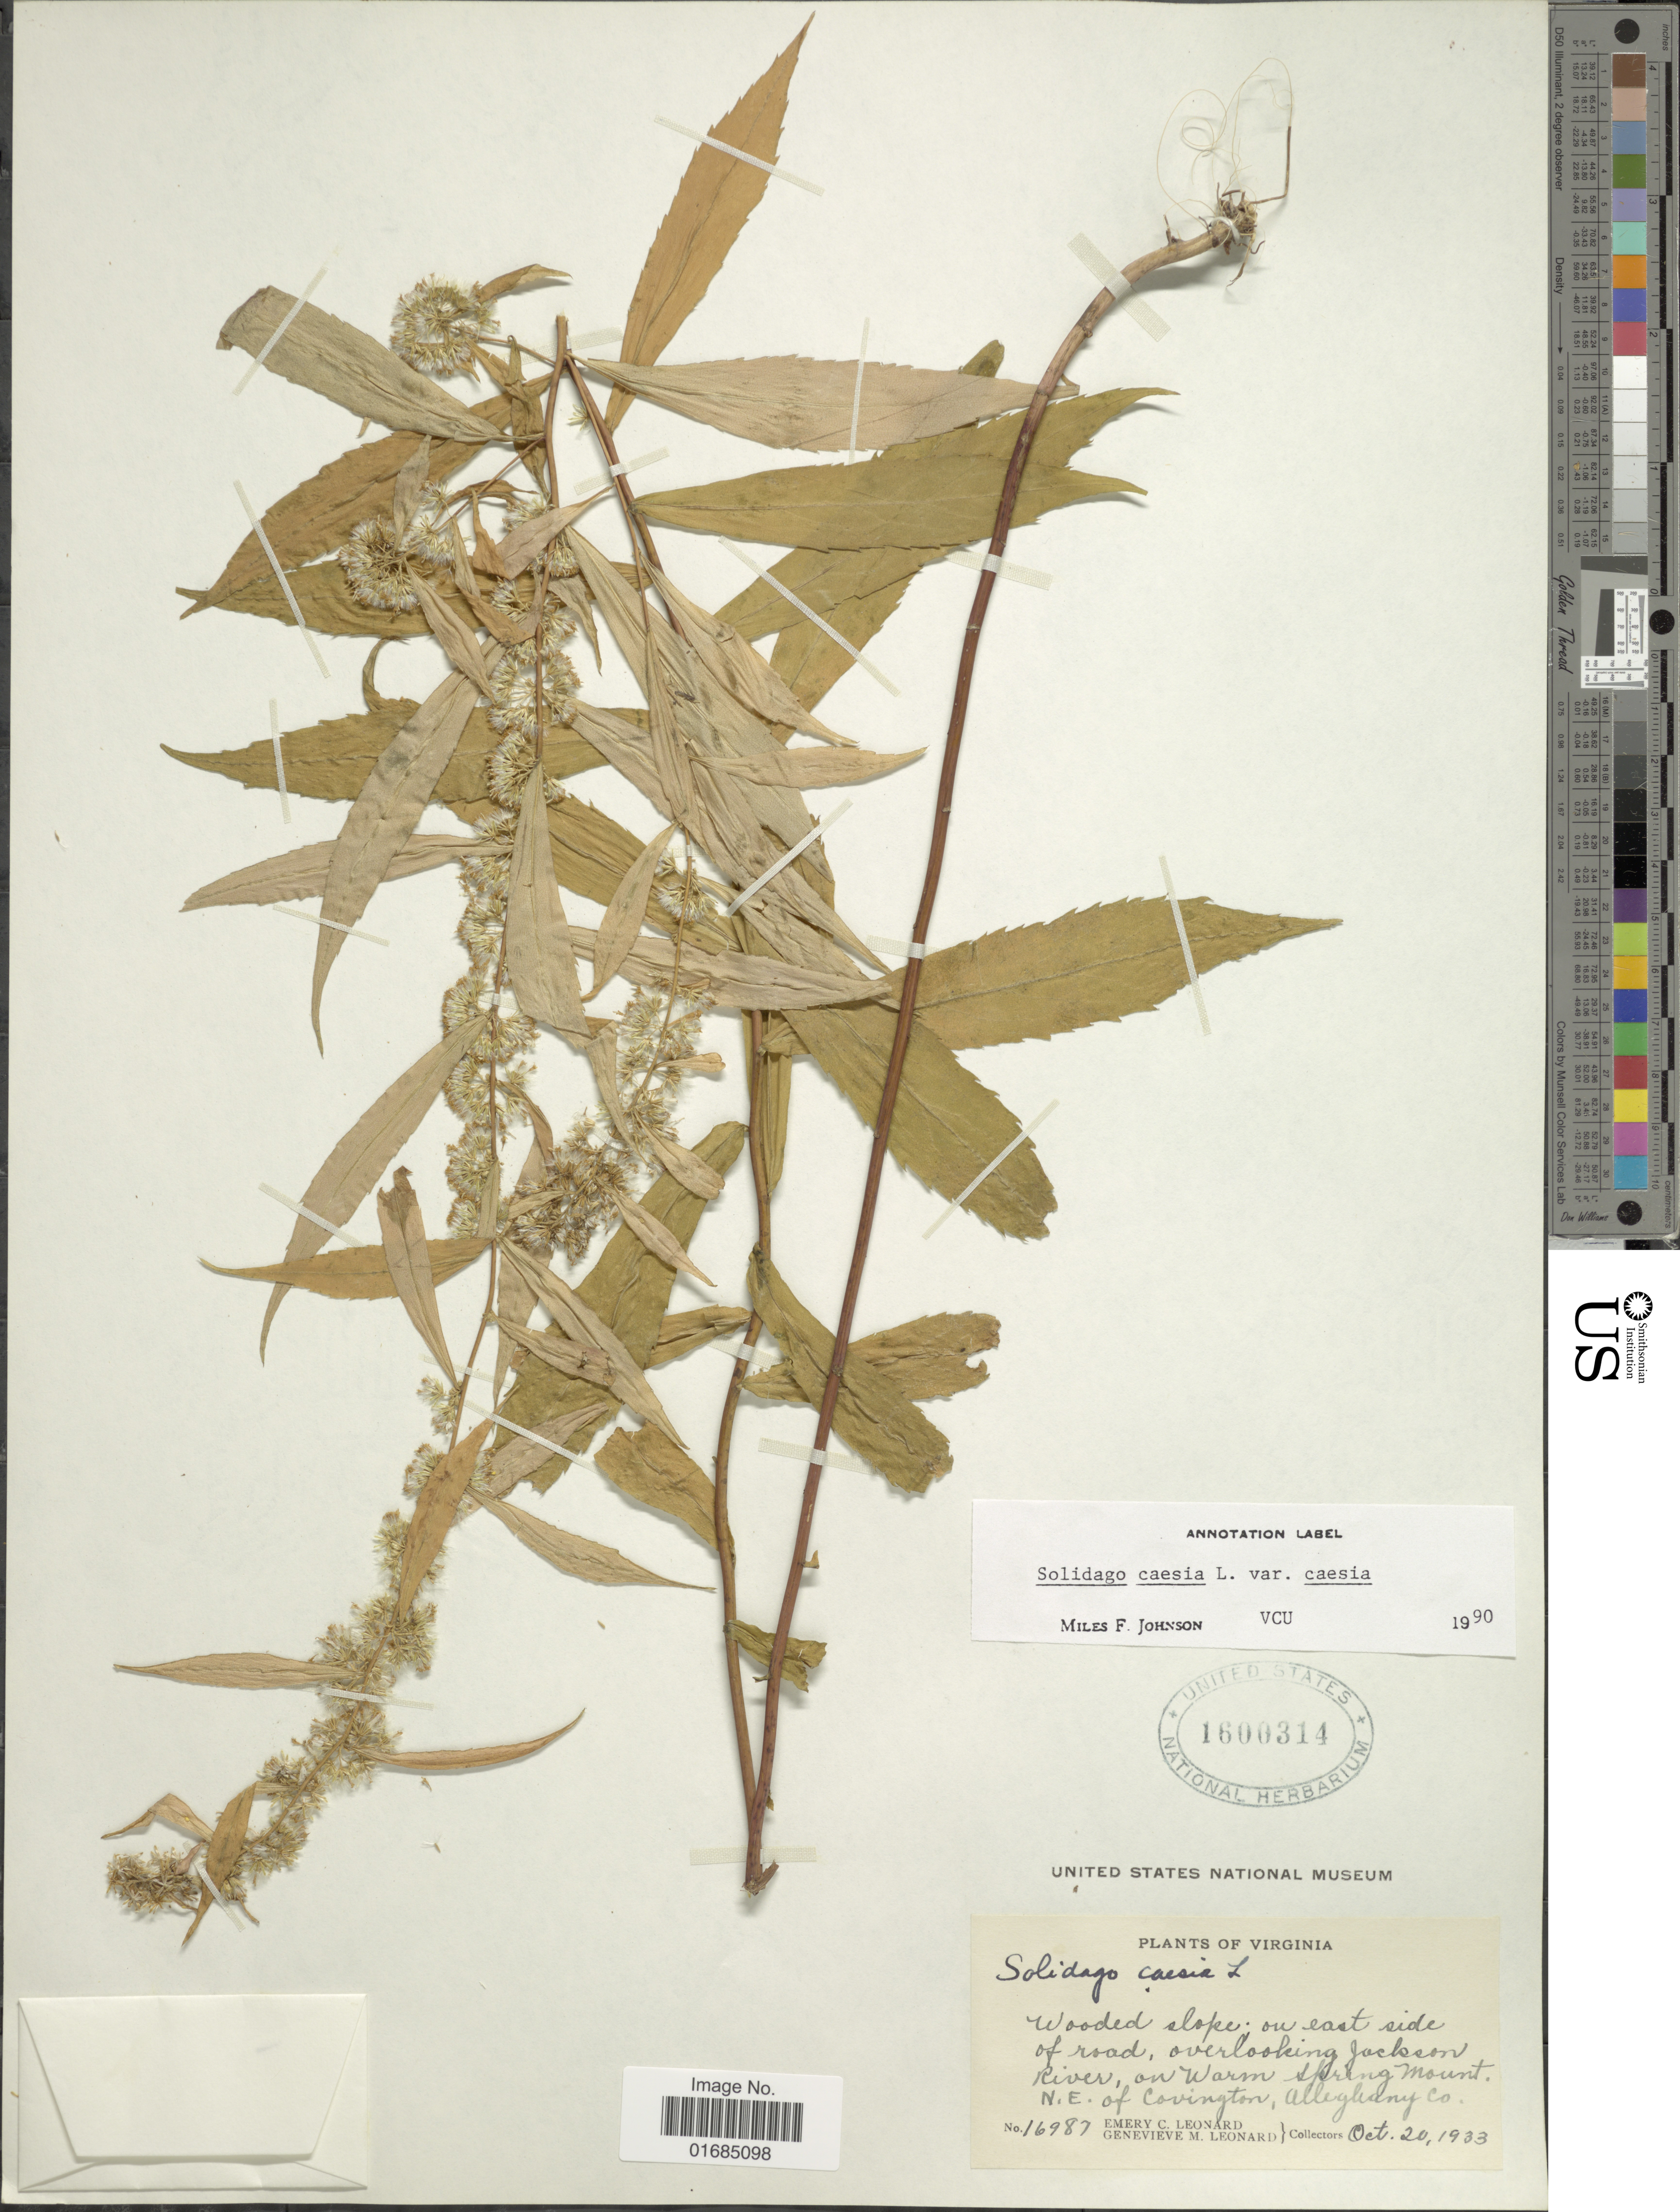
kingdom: Plantae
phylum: Tracheophyta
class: Magnoliopsida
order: Asterales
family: Asteraceae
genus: Solidago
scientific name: Solidago caesia var. caesia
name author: L.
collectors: E. C. Leonard & G. M. Leonard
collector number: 16987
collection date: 1933-10-20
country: United States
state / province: Virginia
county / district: Alleghany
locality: On east side of road, overlooking Jackson River, on Warm Spring Mount. N.E. of Cavington, Allegheny Co.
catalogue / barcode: US 1600314